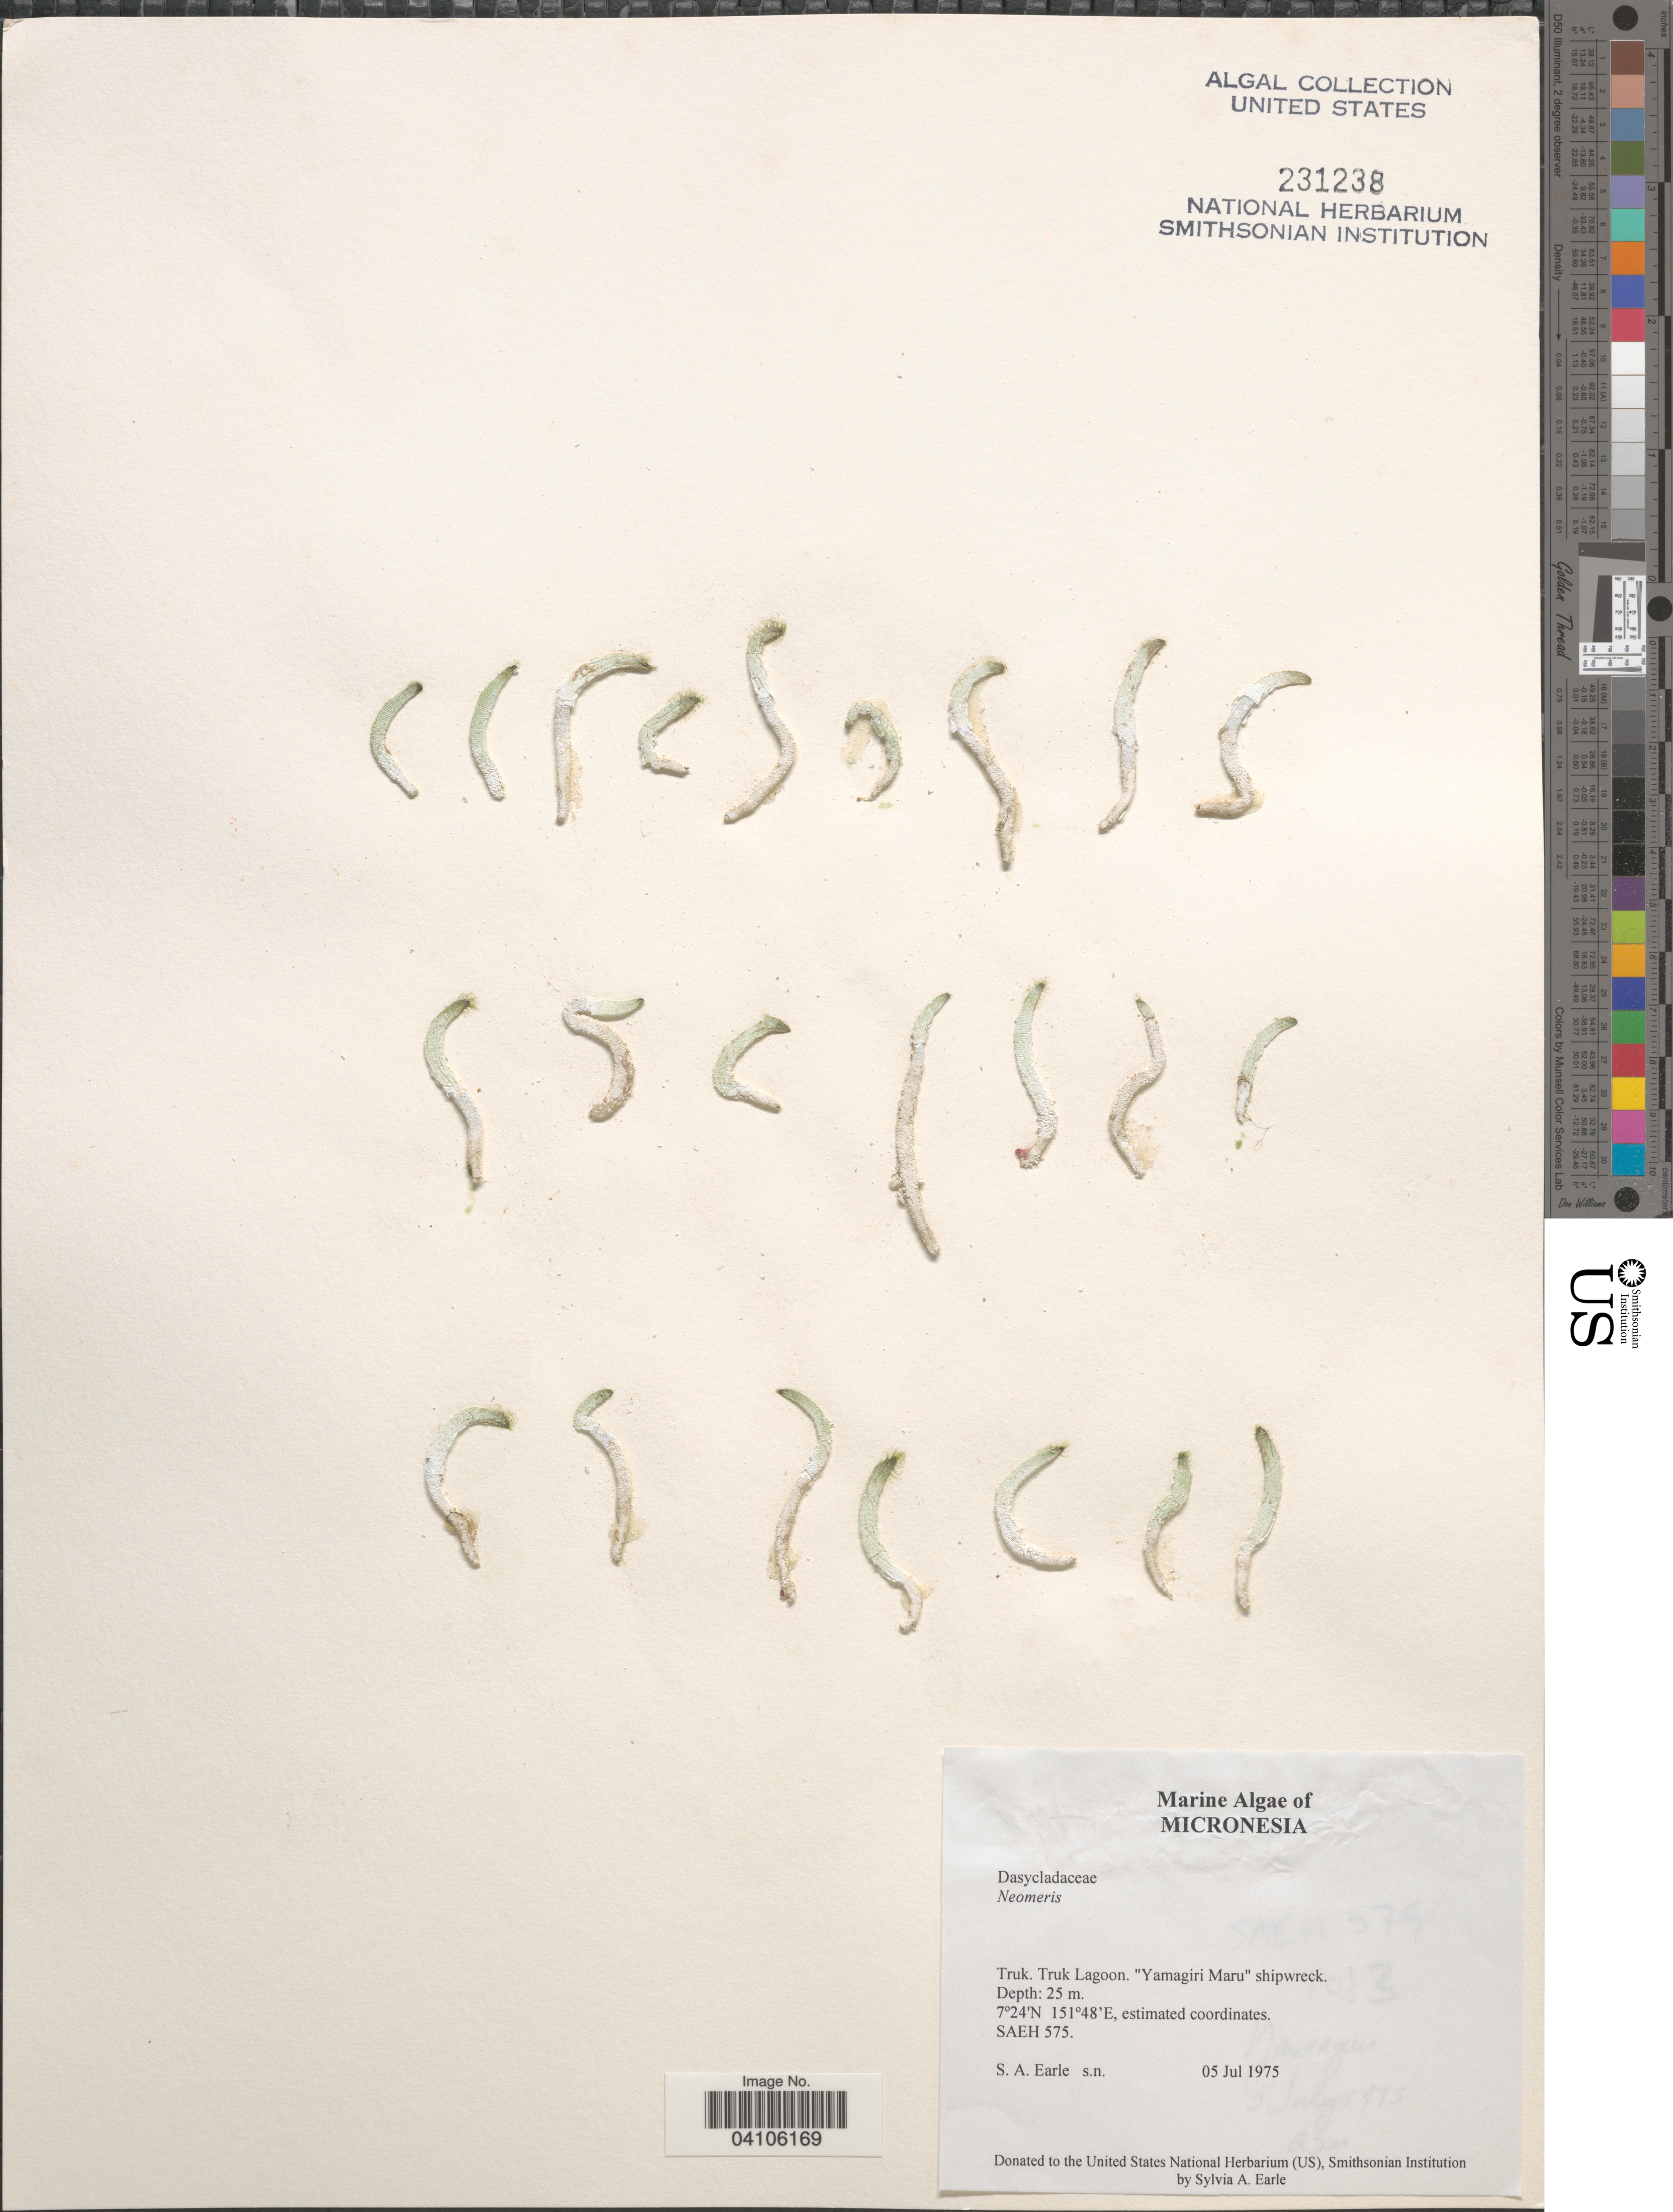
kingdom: Plantae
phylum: Chlorophyta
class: Ulvophyceae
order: Dasycladales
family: Dasycladaceae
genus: Neomeris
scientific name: Neomeris sp.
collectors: S. A. Earle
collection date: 1975-07-05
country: Micronesia, Federated States of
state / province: Truk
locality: Truk Lagoon. "Yamagiri Maru" shipwreck. SAEH 575.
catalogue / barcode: US 231238